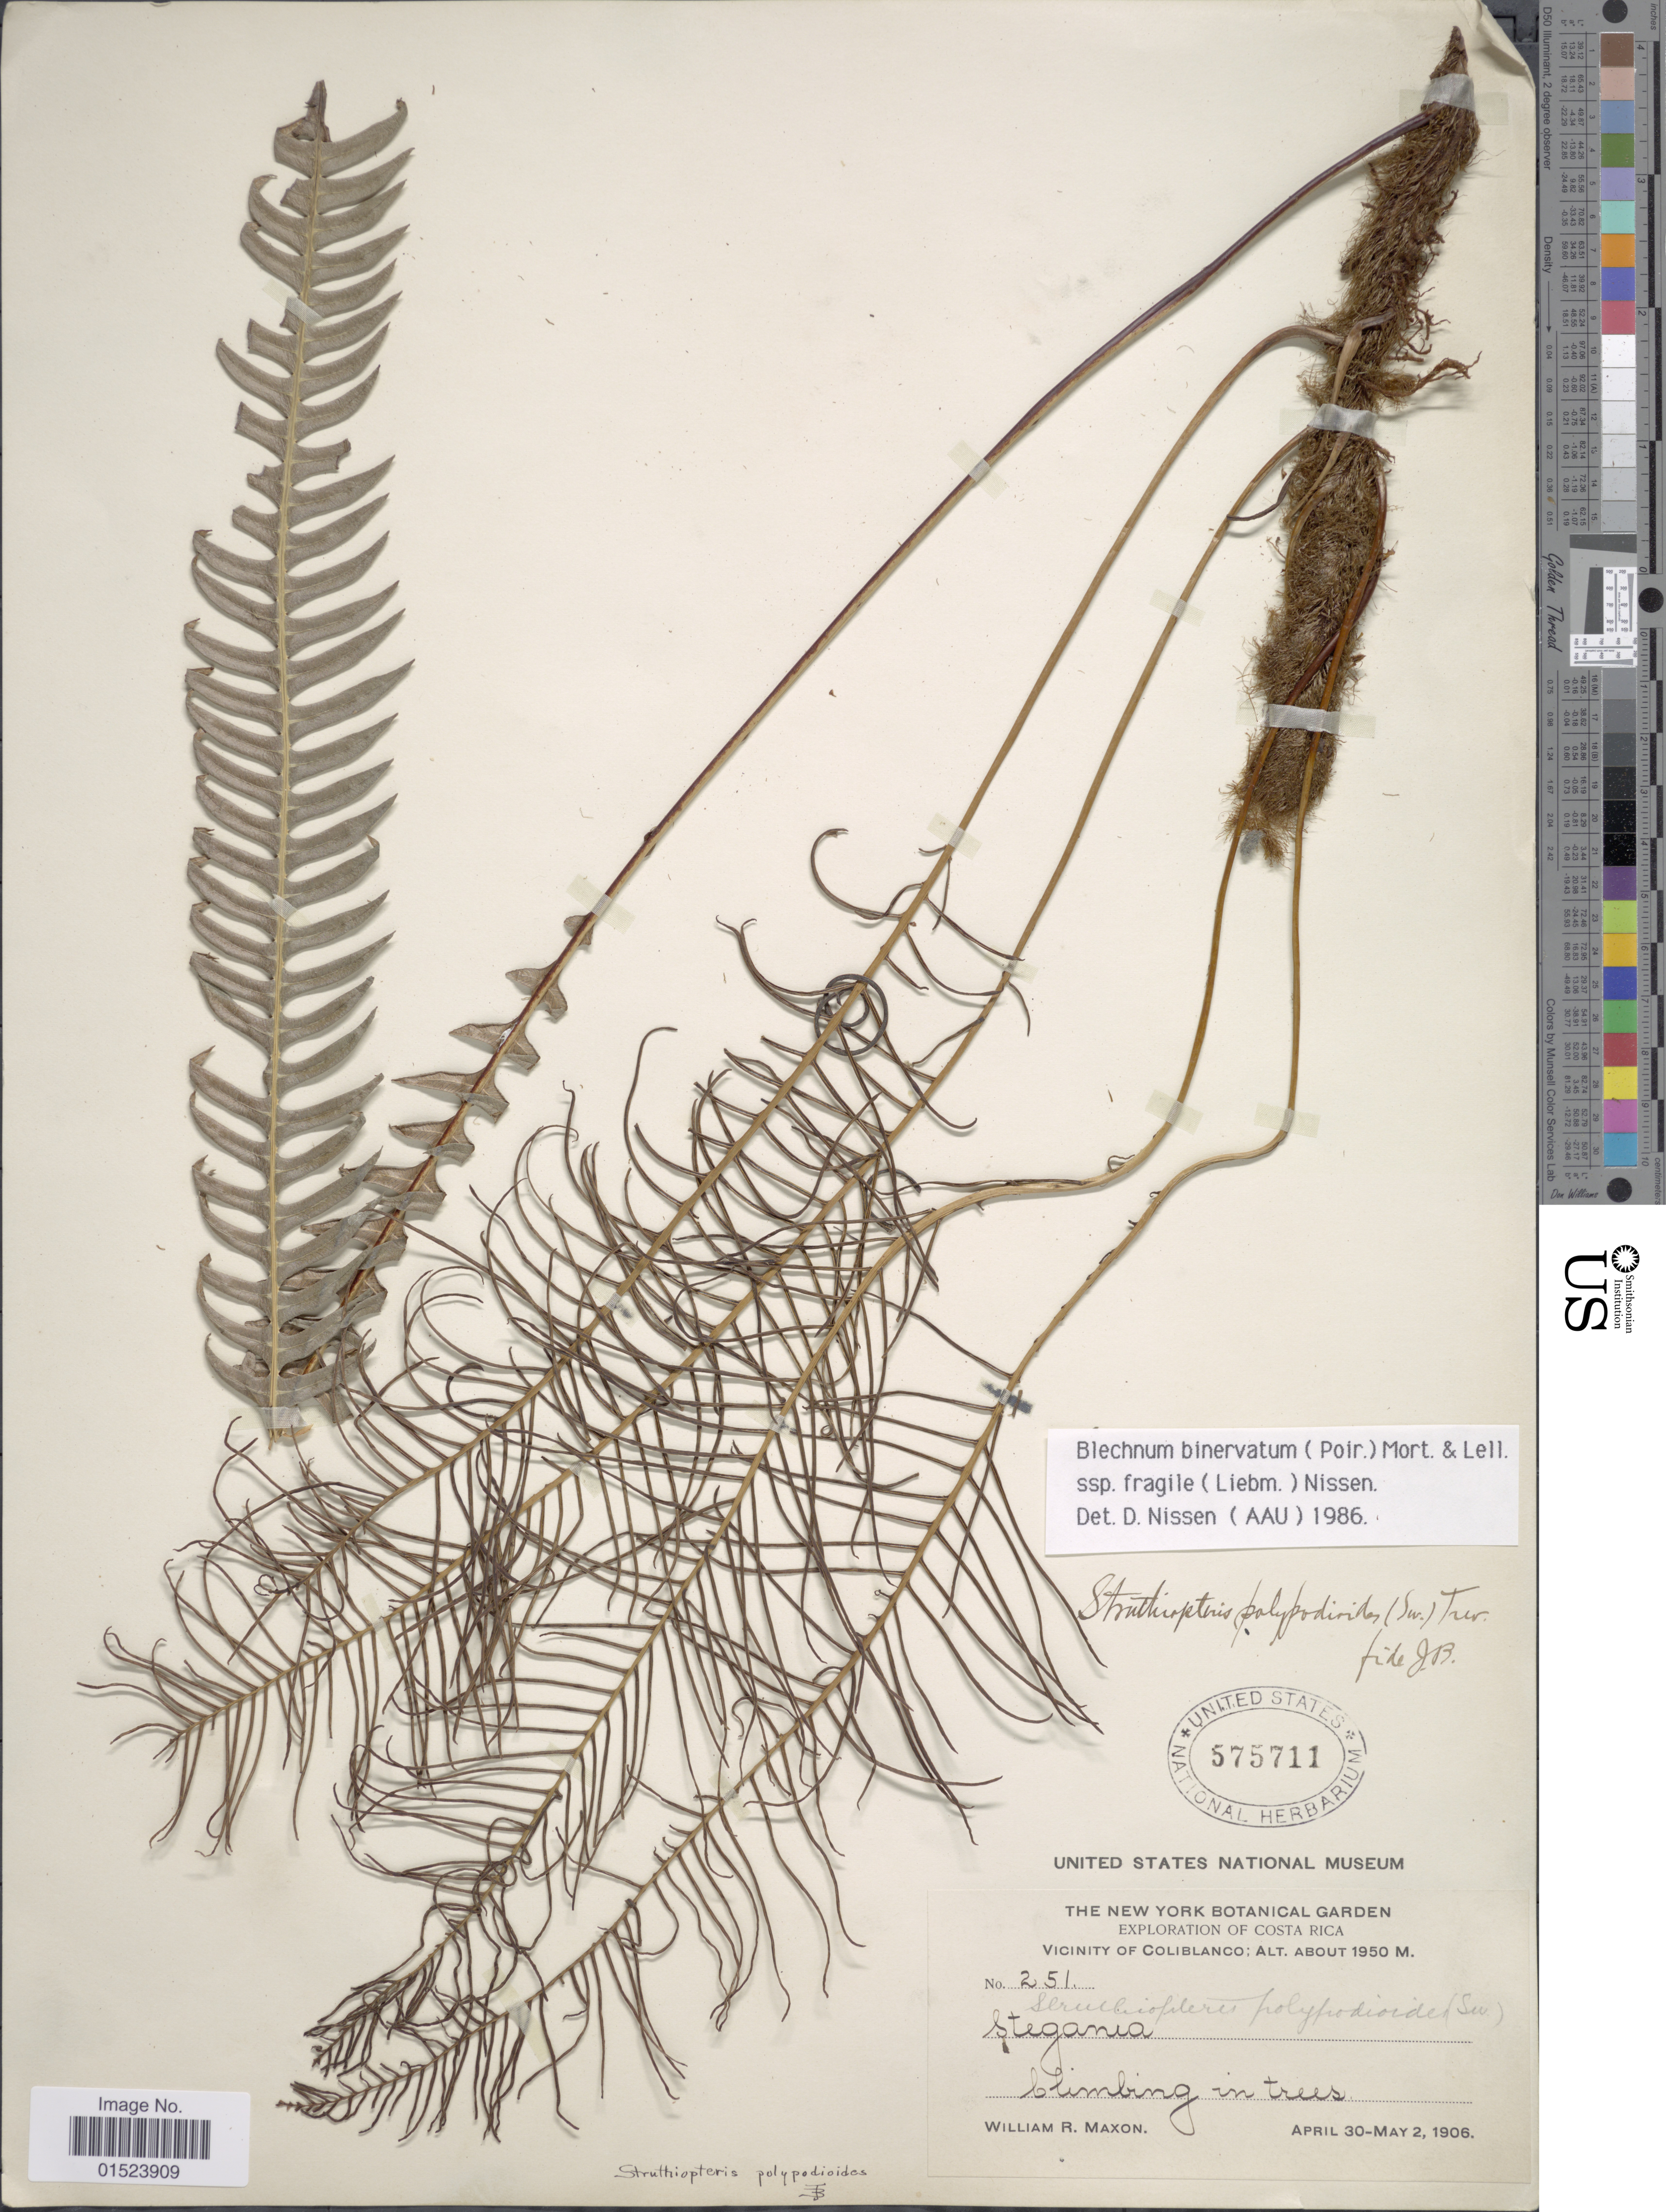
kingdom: Plantae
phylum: Tracheophyta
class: Polypodiopsida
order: Polypodiales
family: Blechnaceae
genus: Blechnum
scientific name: Blechnum fragile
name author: (Liebm.) C.V. Morton & Lellinger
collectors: W. R. Maxon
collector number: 251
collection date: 1906-04-30/1906-05-02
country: Costa Rica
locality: Vicinity of Coliblanco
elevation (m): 1950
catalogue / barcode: US 575711